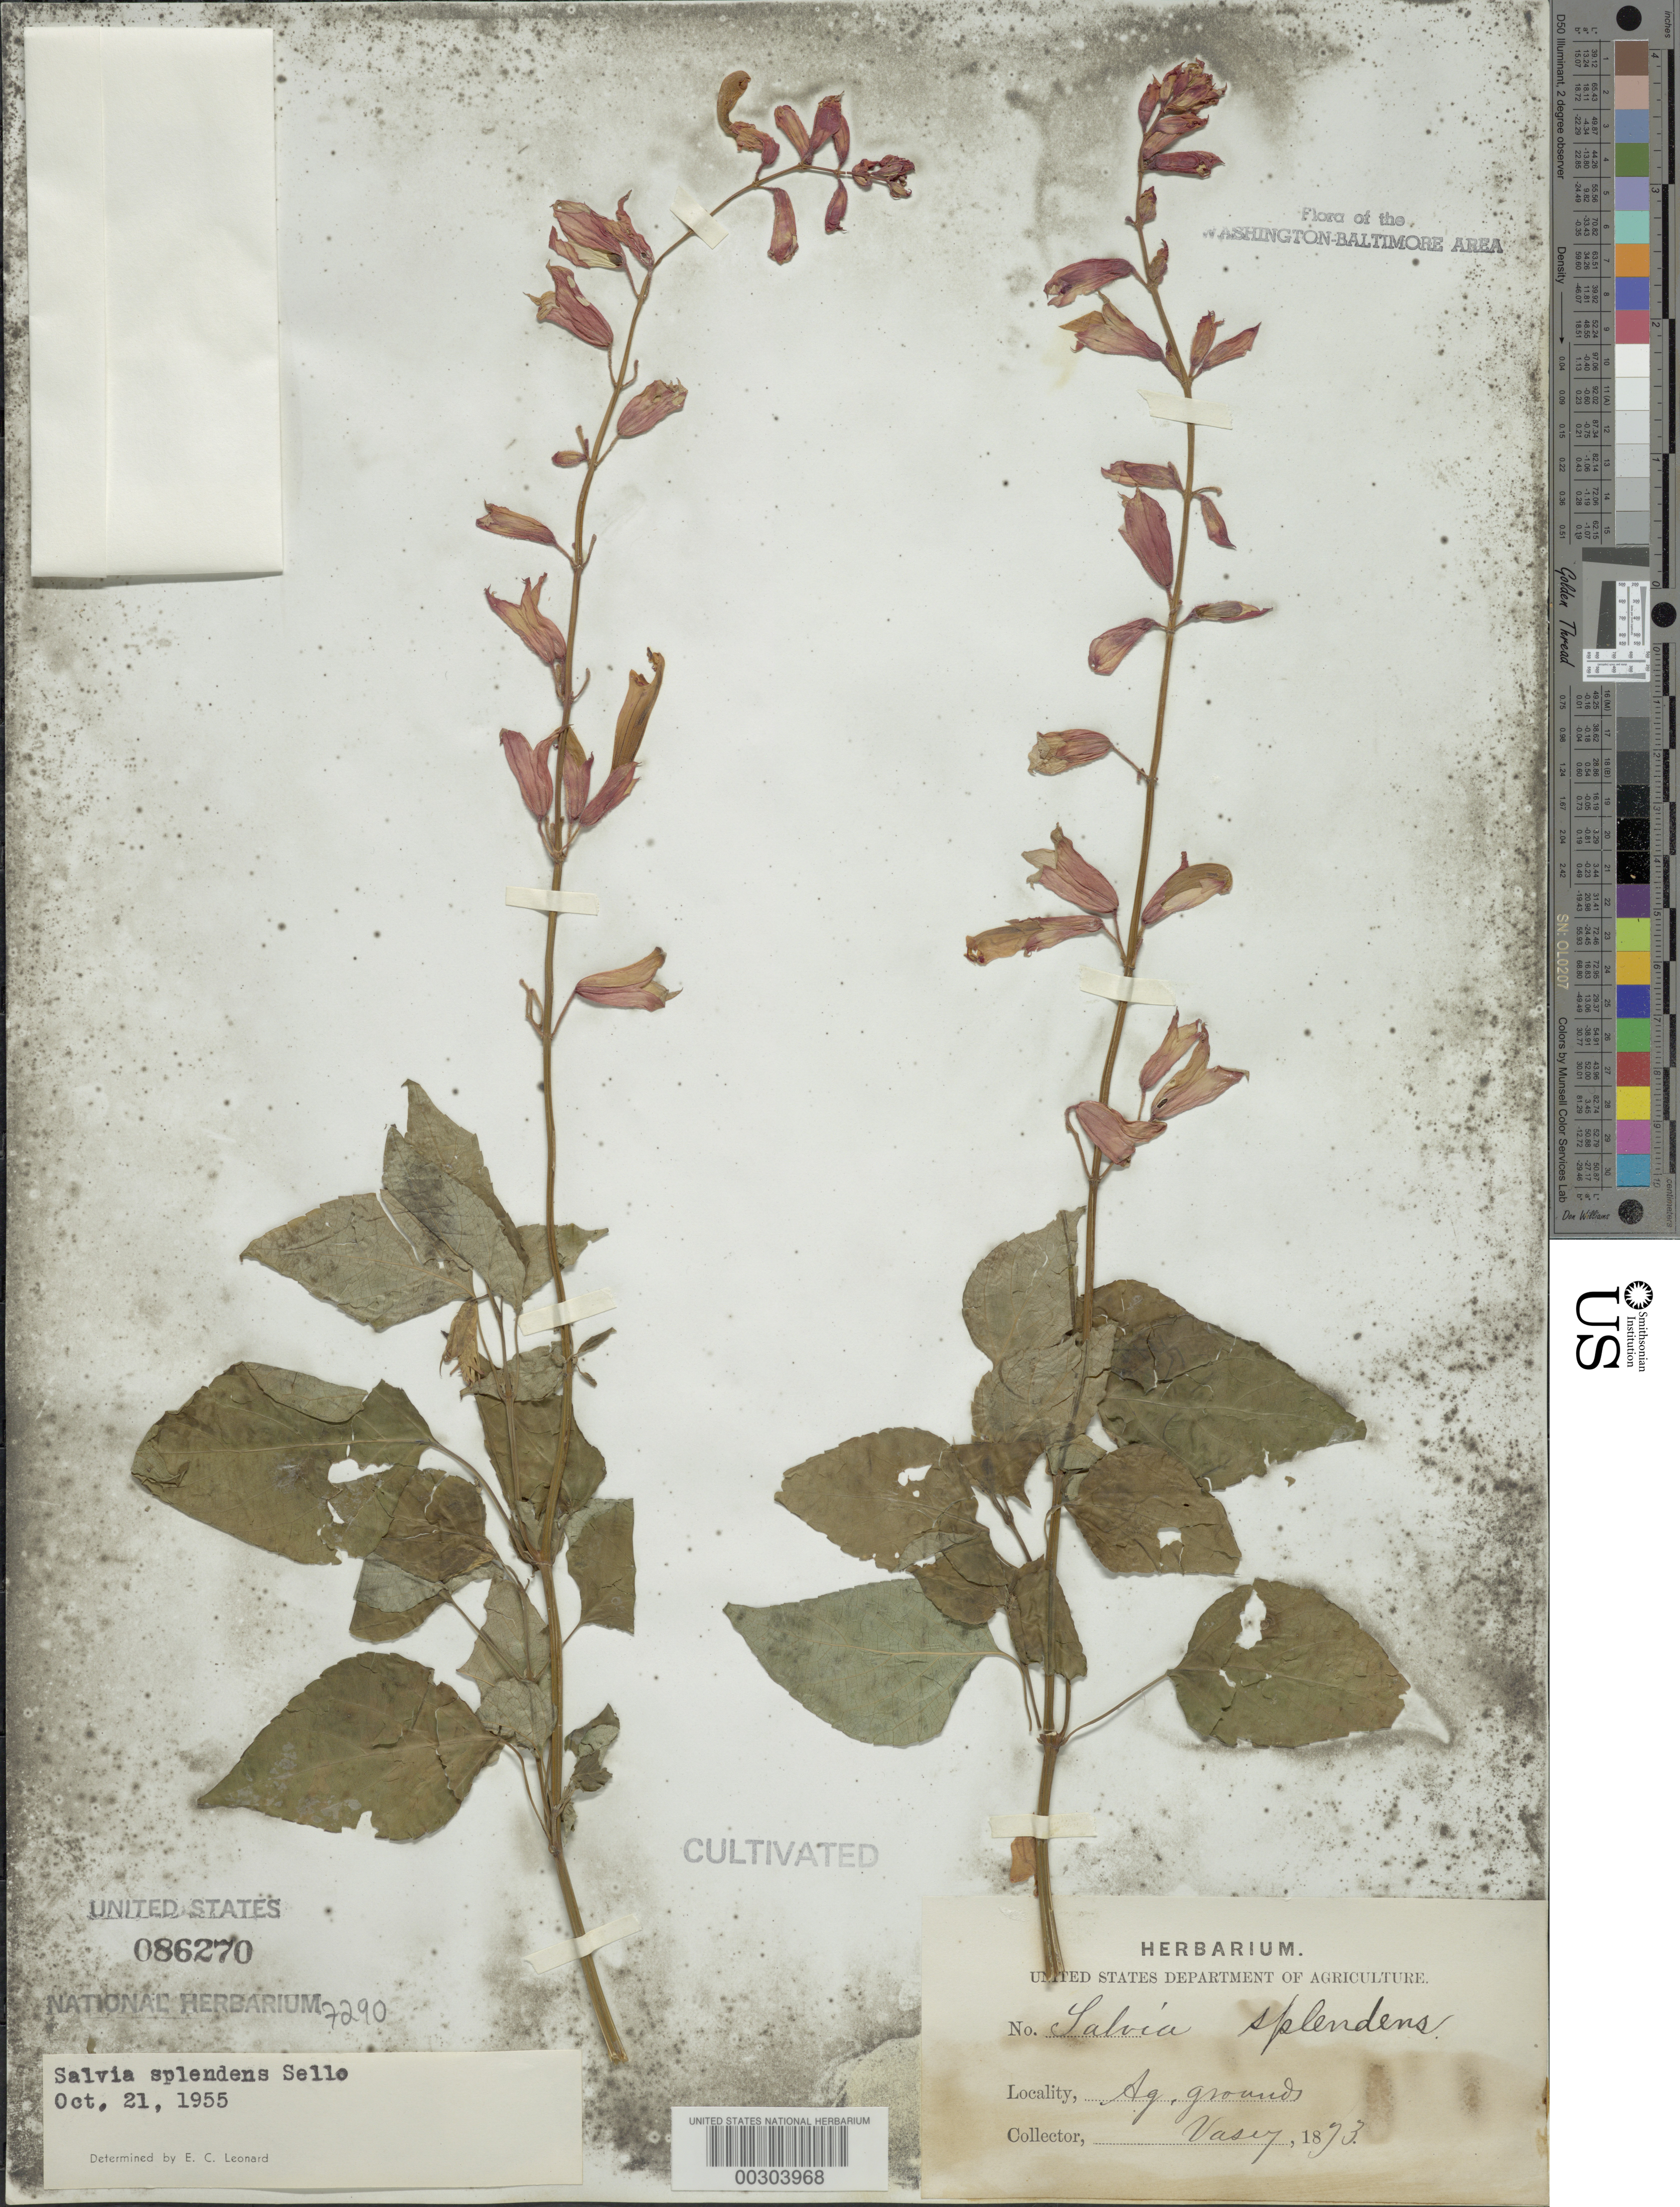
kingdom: Plantae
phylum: Tracheophyta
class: Magnoliopsida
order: Lamiales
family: Lamiaceae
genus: Salvia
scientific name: Salvia splendens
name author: Sellow ex Nees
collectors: G. R. Vasey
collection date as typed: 1873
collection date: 1873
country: United States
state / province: District of Columbia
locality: Department of Agriculture grounds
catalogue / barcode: US 86270